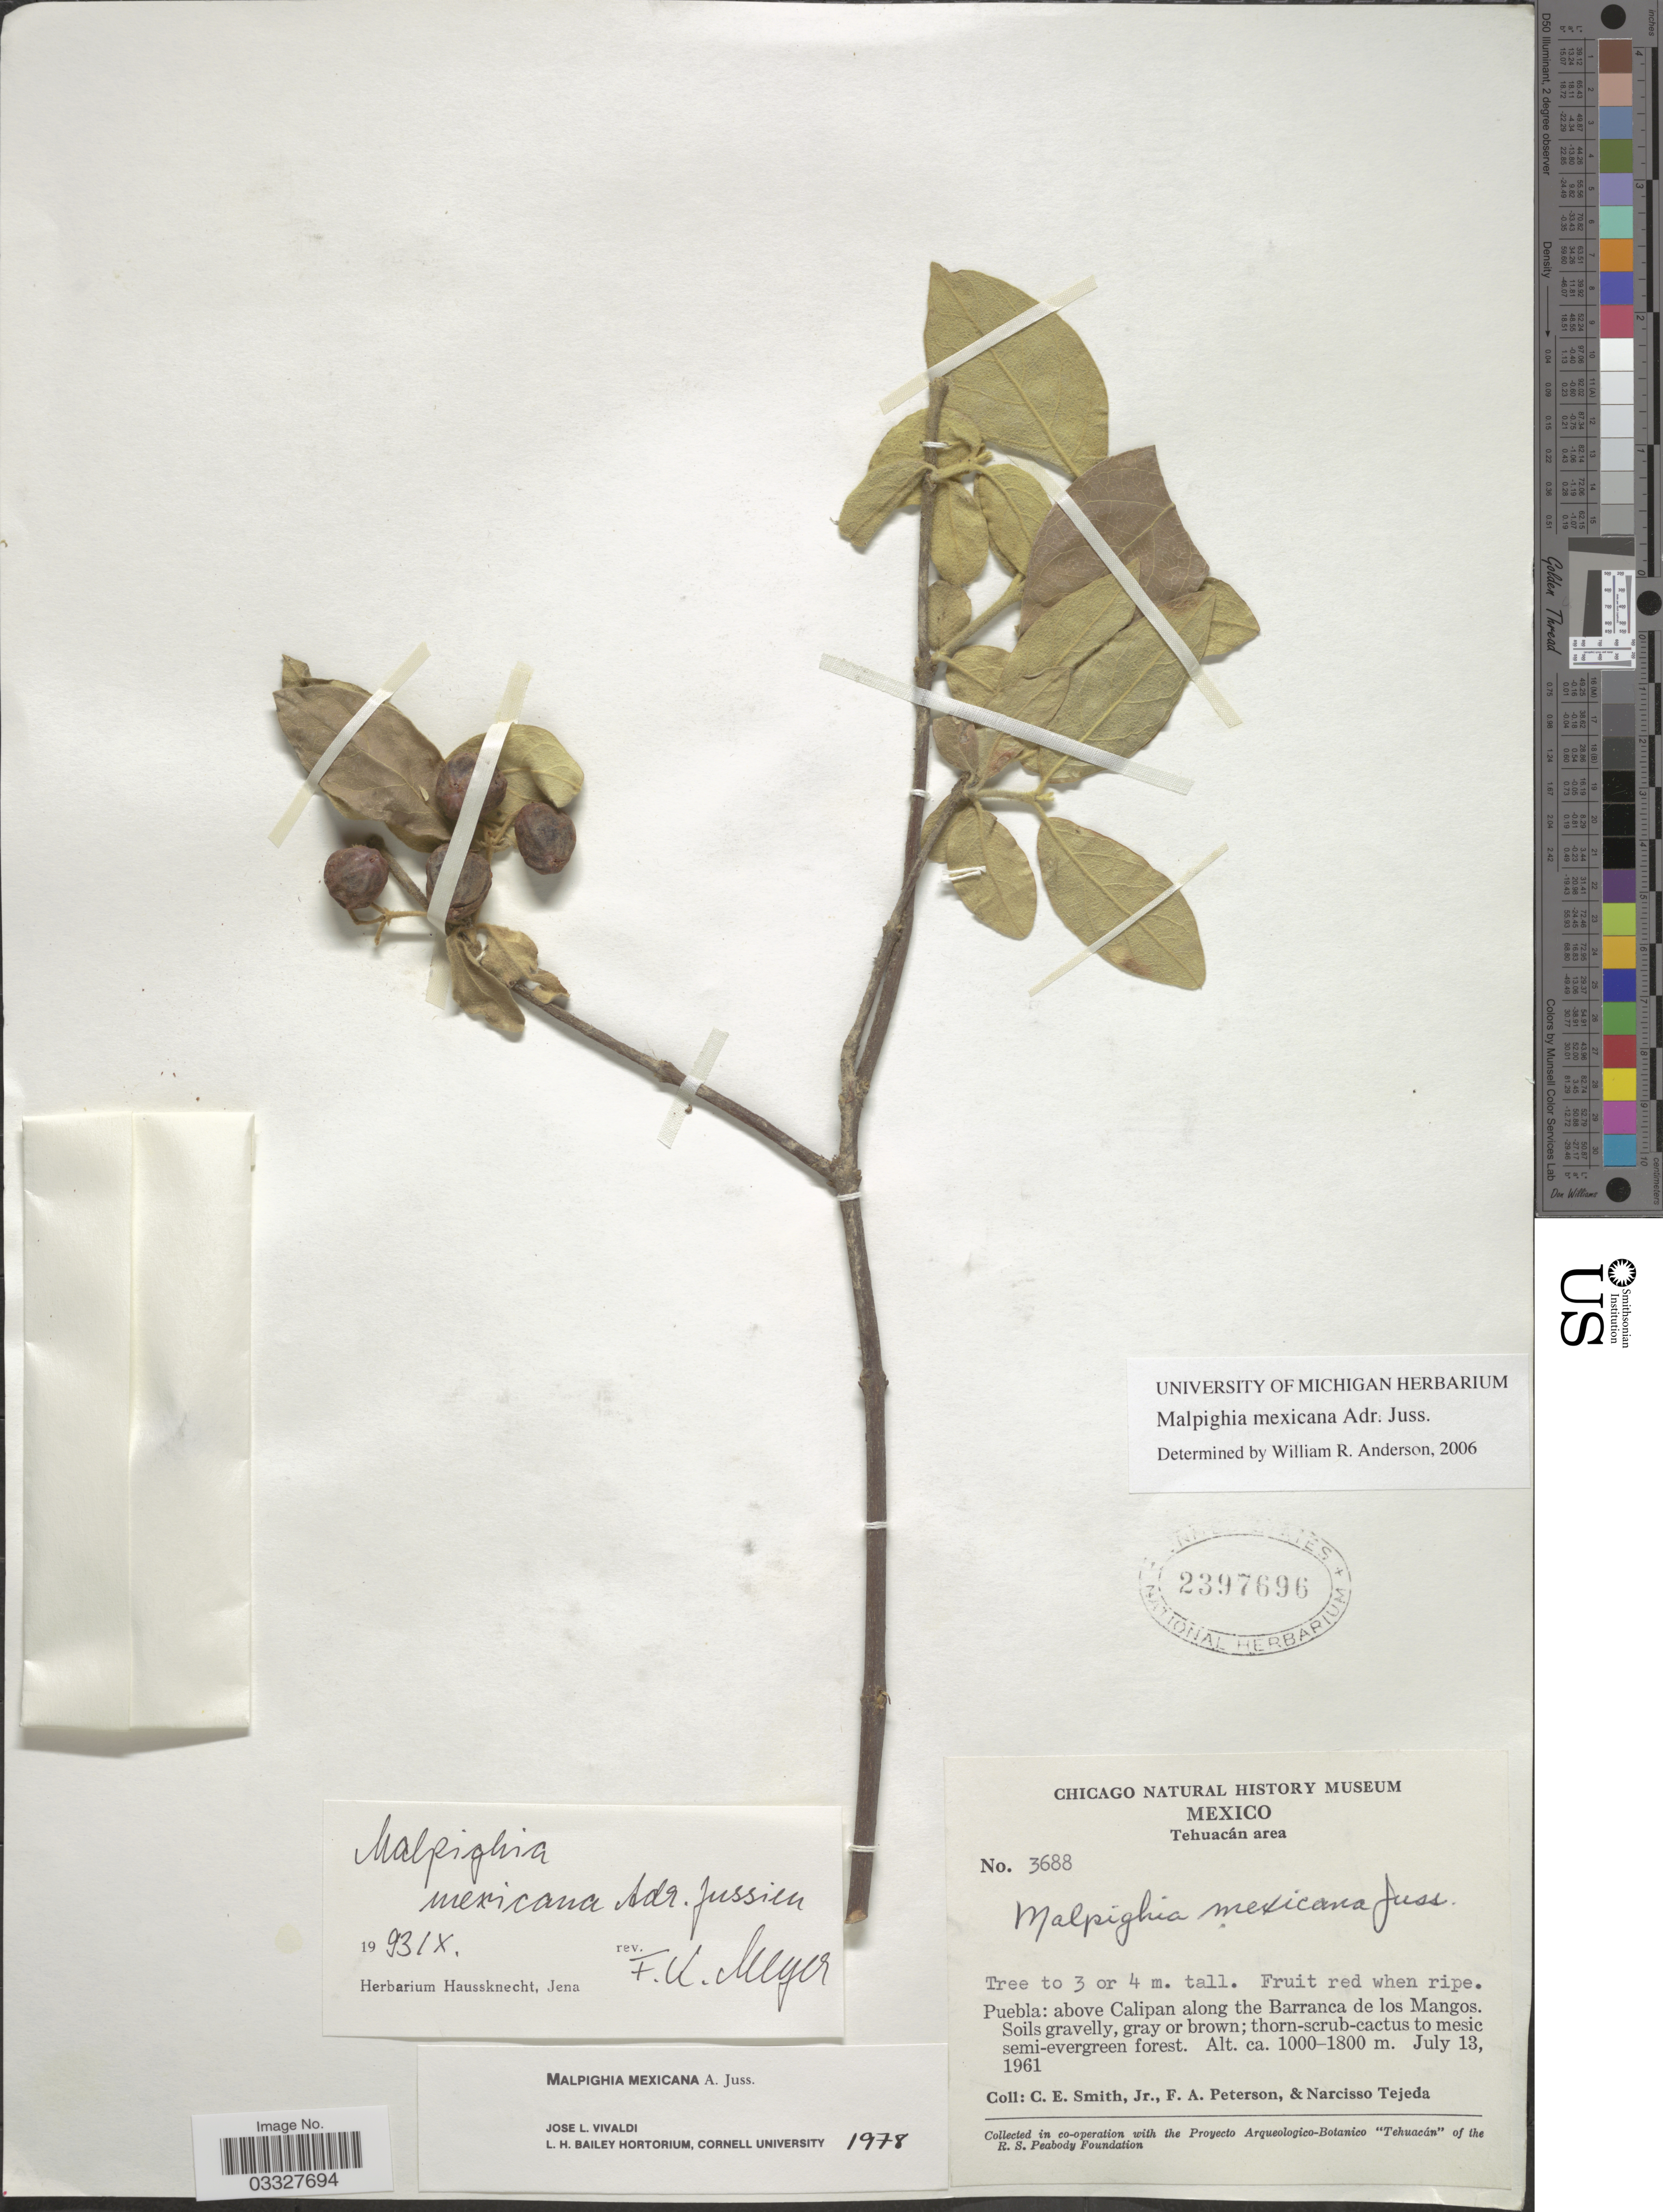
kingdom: Plantae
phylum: Tracheophyta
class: Magnoliopsida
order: Malpighiales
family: Malpighiaceae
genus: Malpighia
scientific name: Malpighia mexicana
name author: A. Juss.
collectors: C. E. Smith Jr., F. A. Peterson & N. Tejeda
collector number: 3688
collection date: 1961-07-13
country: Mexico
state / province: Puebla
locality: Tehuacán area. Above Calipan along the Barranca de los Mangos.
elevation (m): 1000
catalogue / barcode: US 2397696